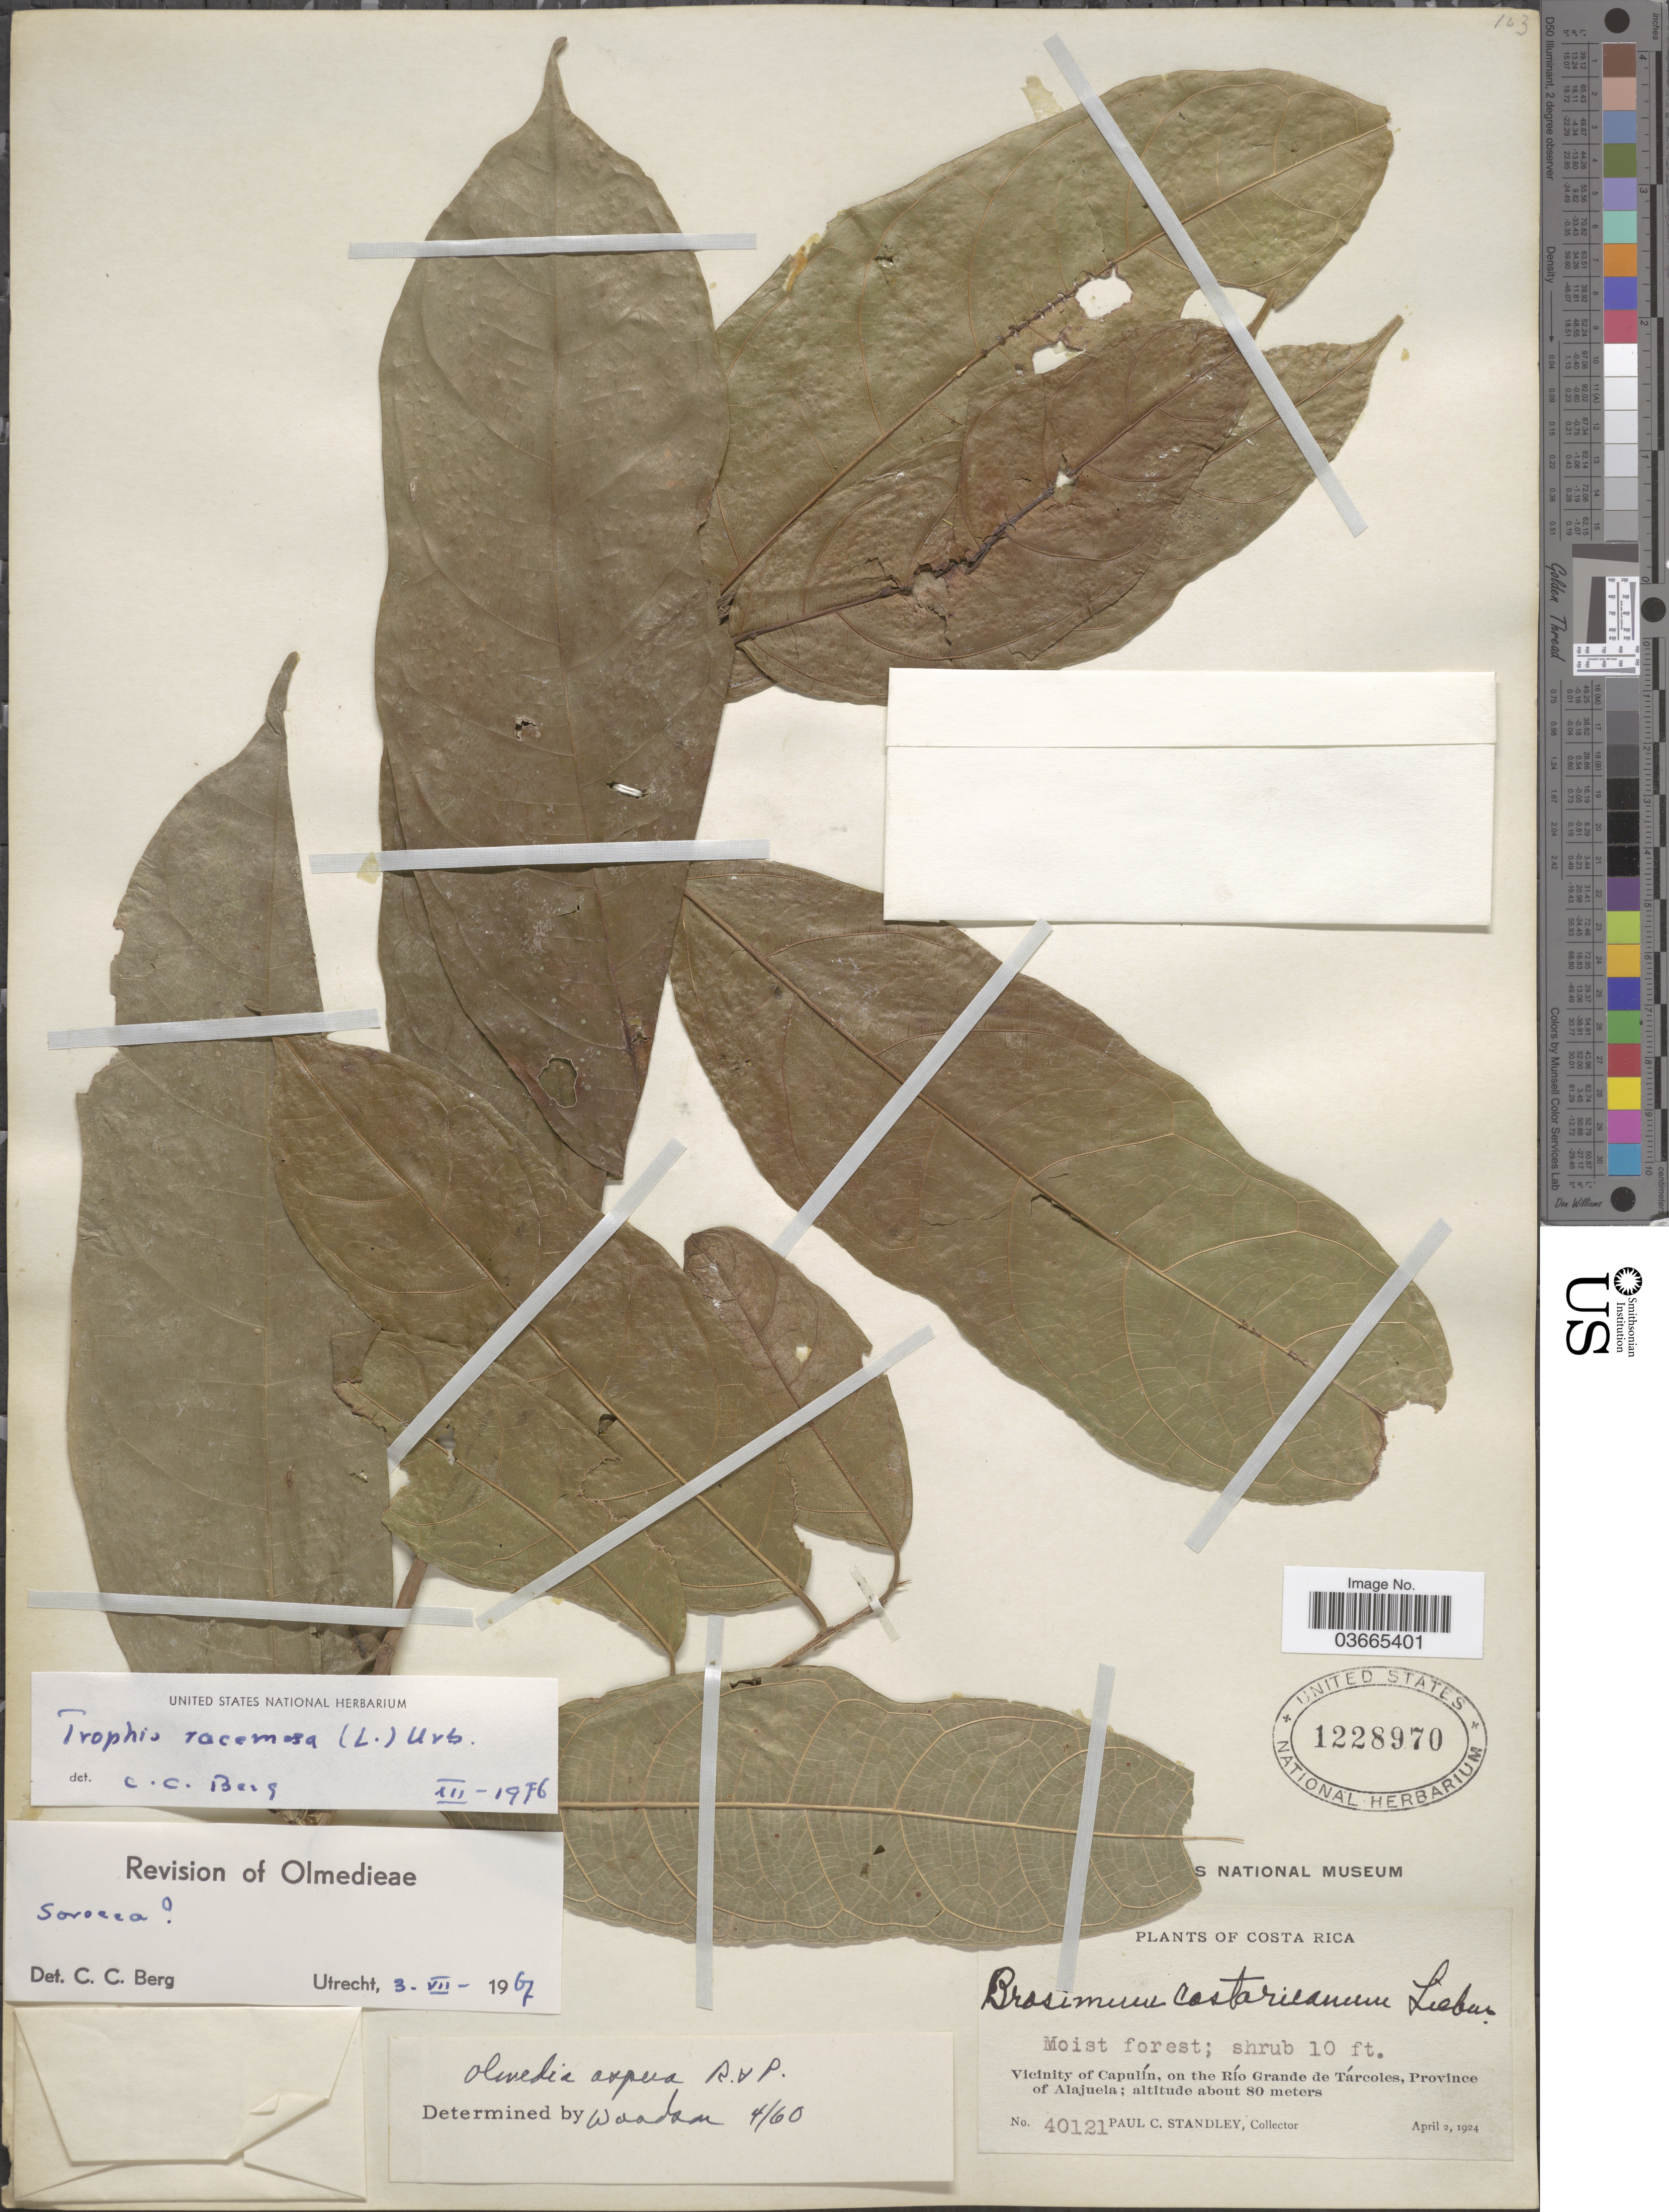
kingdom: Plantae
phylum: Tracheophyta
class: Magnoliopsida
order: Rosales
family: Moraceae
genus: Trophis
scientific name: Trophis racemosa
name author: (L.) Urb.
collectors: P. C. Standley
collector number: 40121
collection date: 1924-04-02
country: Costa Rica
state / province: Alajuela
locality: Vicinity of Capulín, on the Río Grande de Tárcoles.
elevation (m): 80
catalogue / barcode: US 1228970